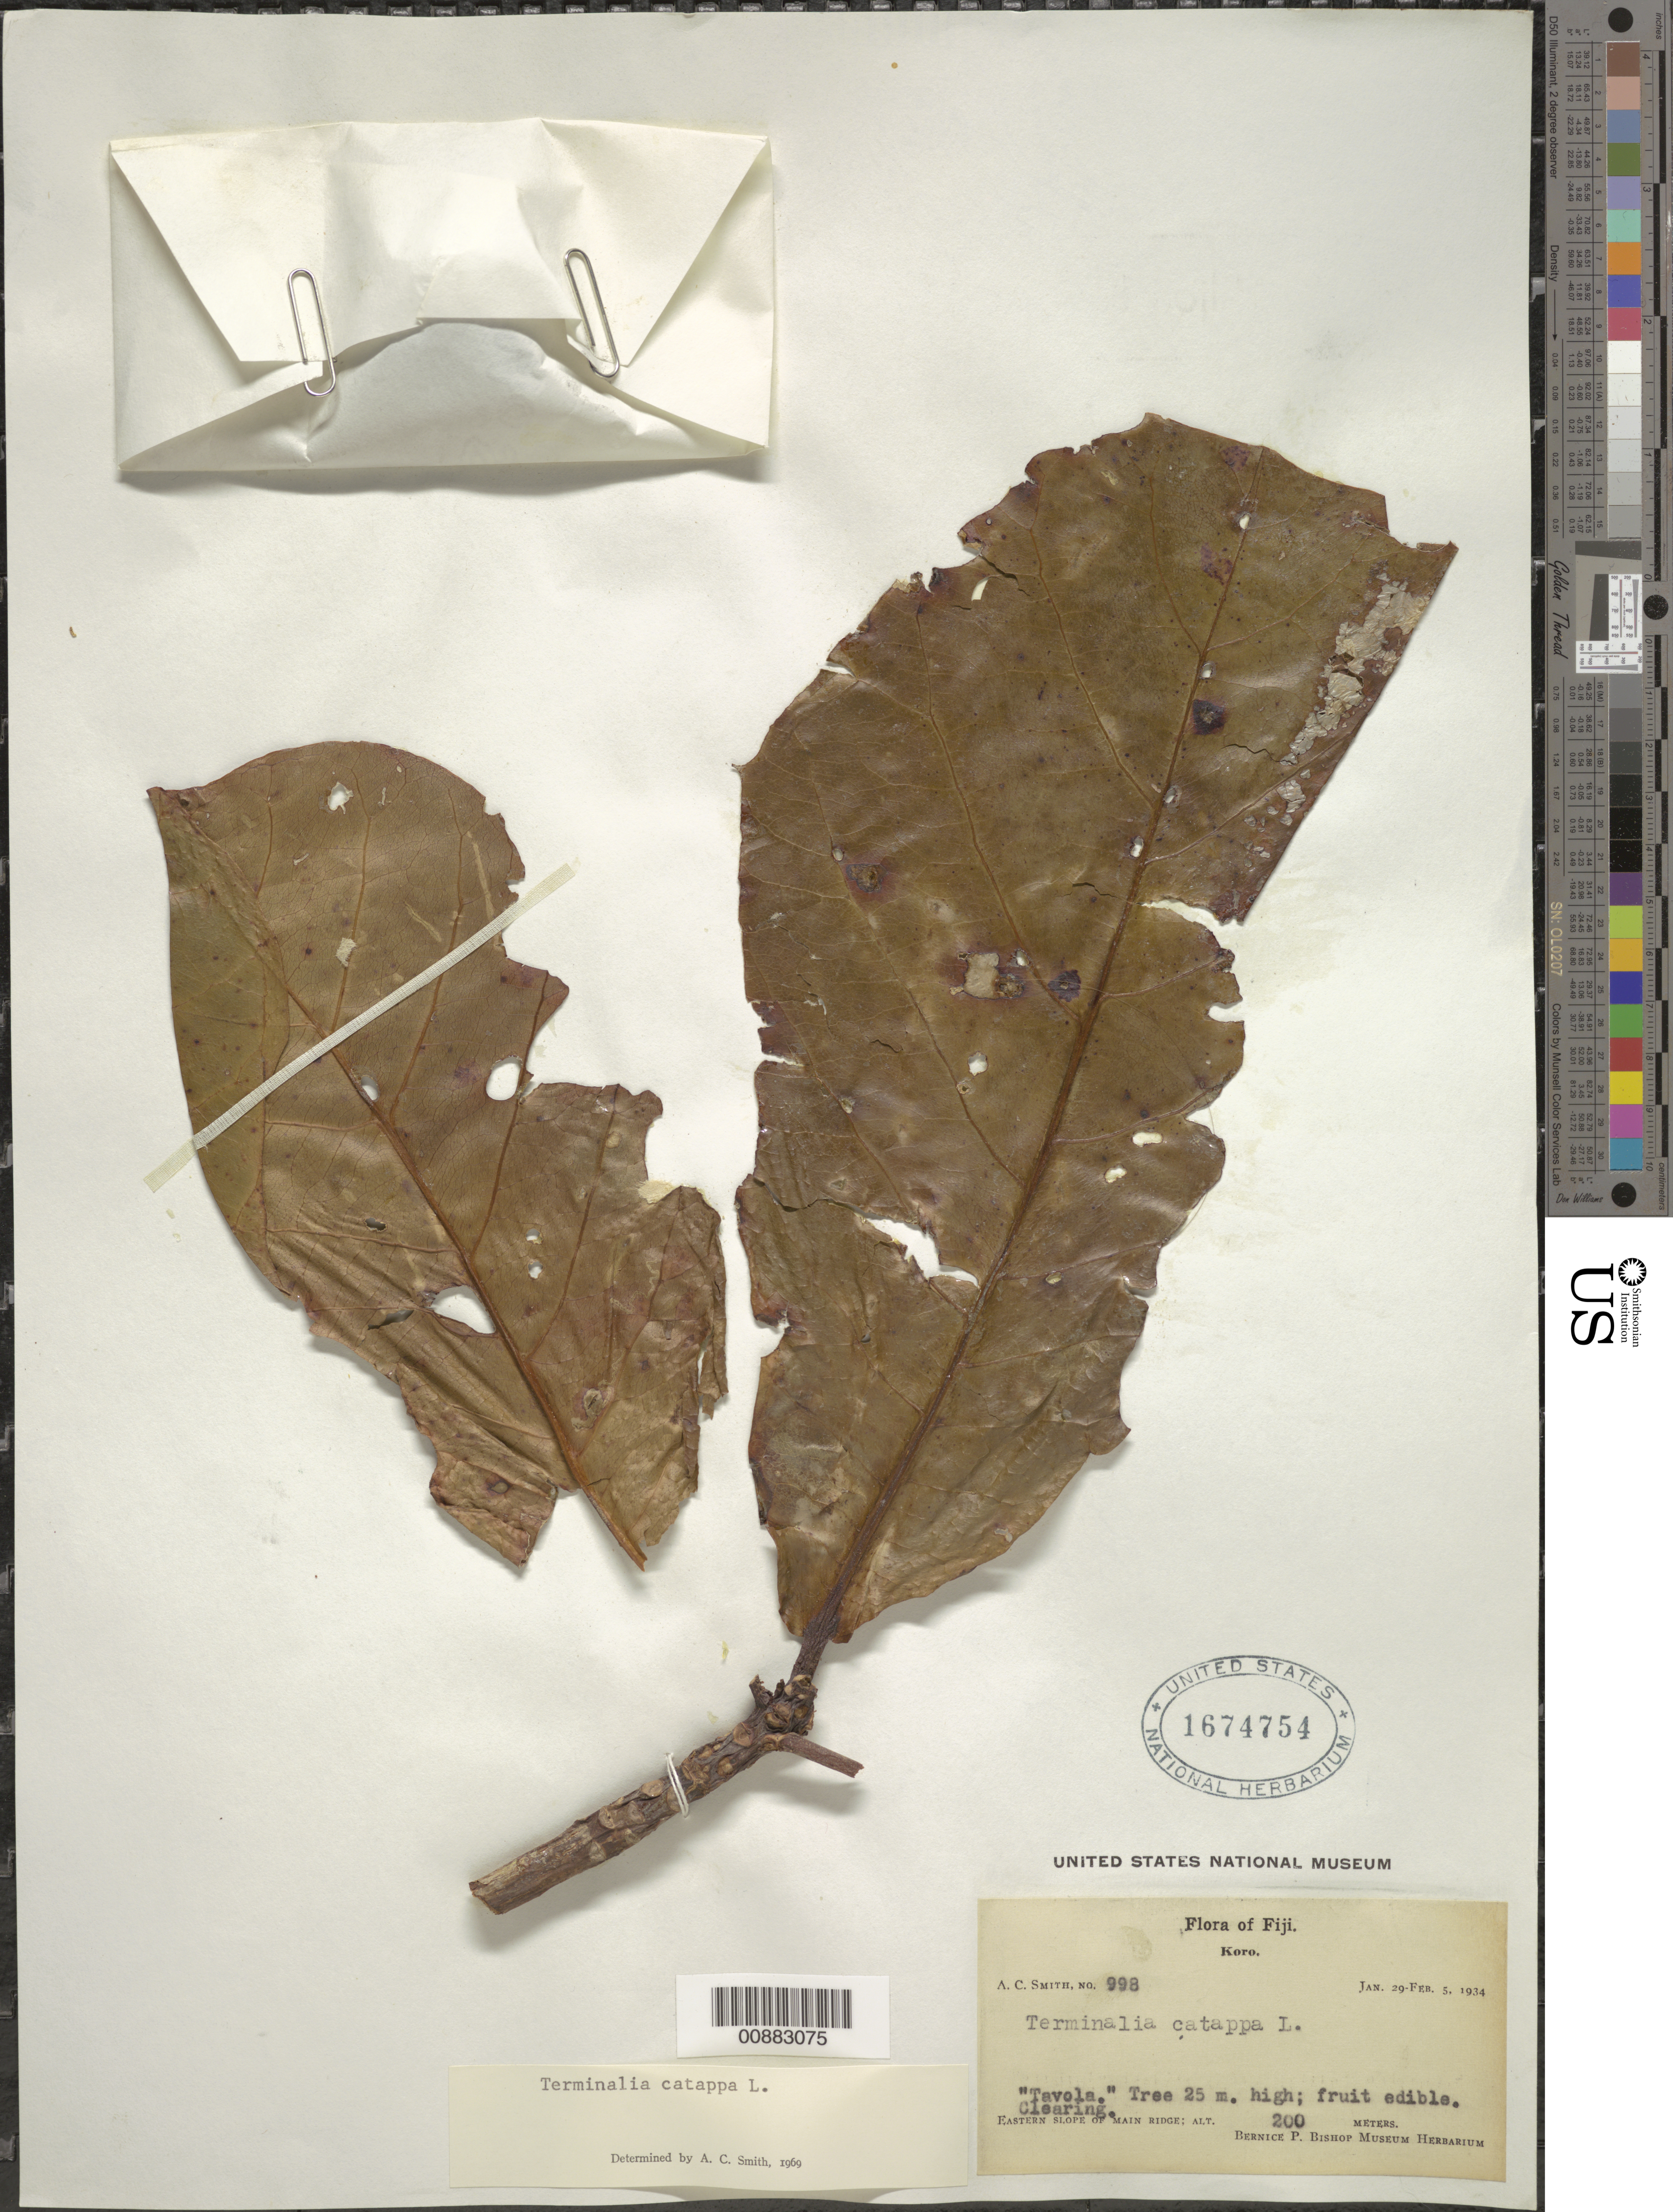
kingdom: Plantae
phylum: Tracheophyta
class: Magnoliopsida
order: Myrtales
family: Combretaceae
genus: Terminalia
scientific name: Terminalia catappa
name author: L.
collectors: C. A. Smith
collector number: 998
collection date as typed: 29 Jan 1934 to 05 Feb 1934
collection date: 1934-01-29/1934-02-05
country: Fiji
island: Koro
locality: eastern slope of main ridge,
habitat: clearing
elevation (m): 200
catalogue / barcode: US 1674754